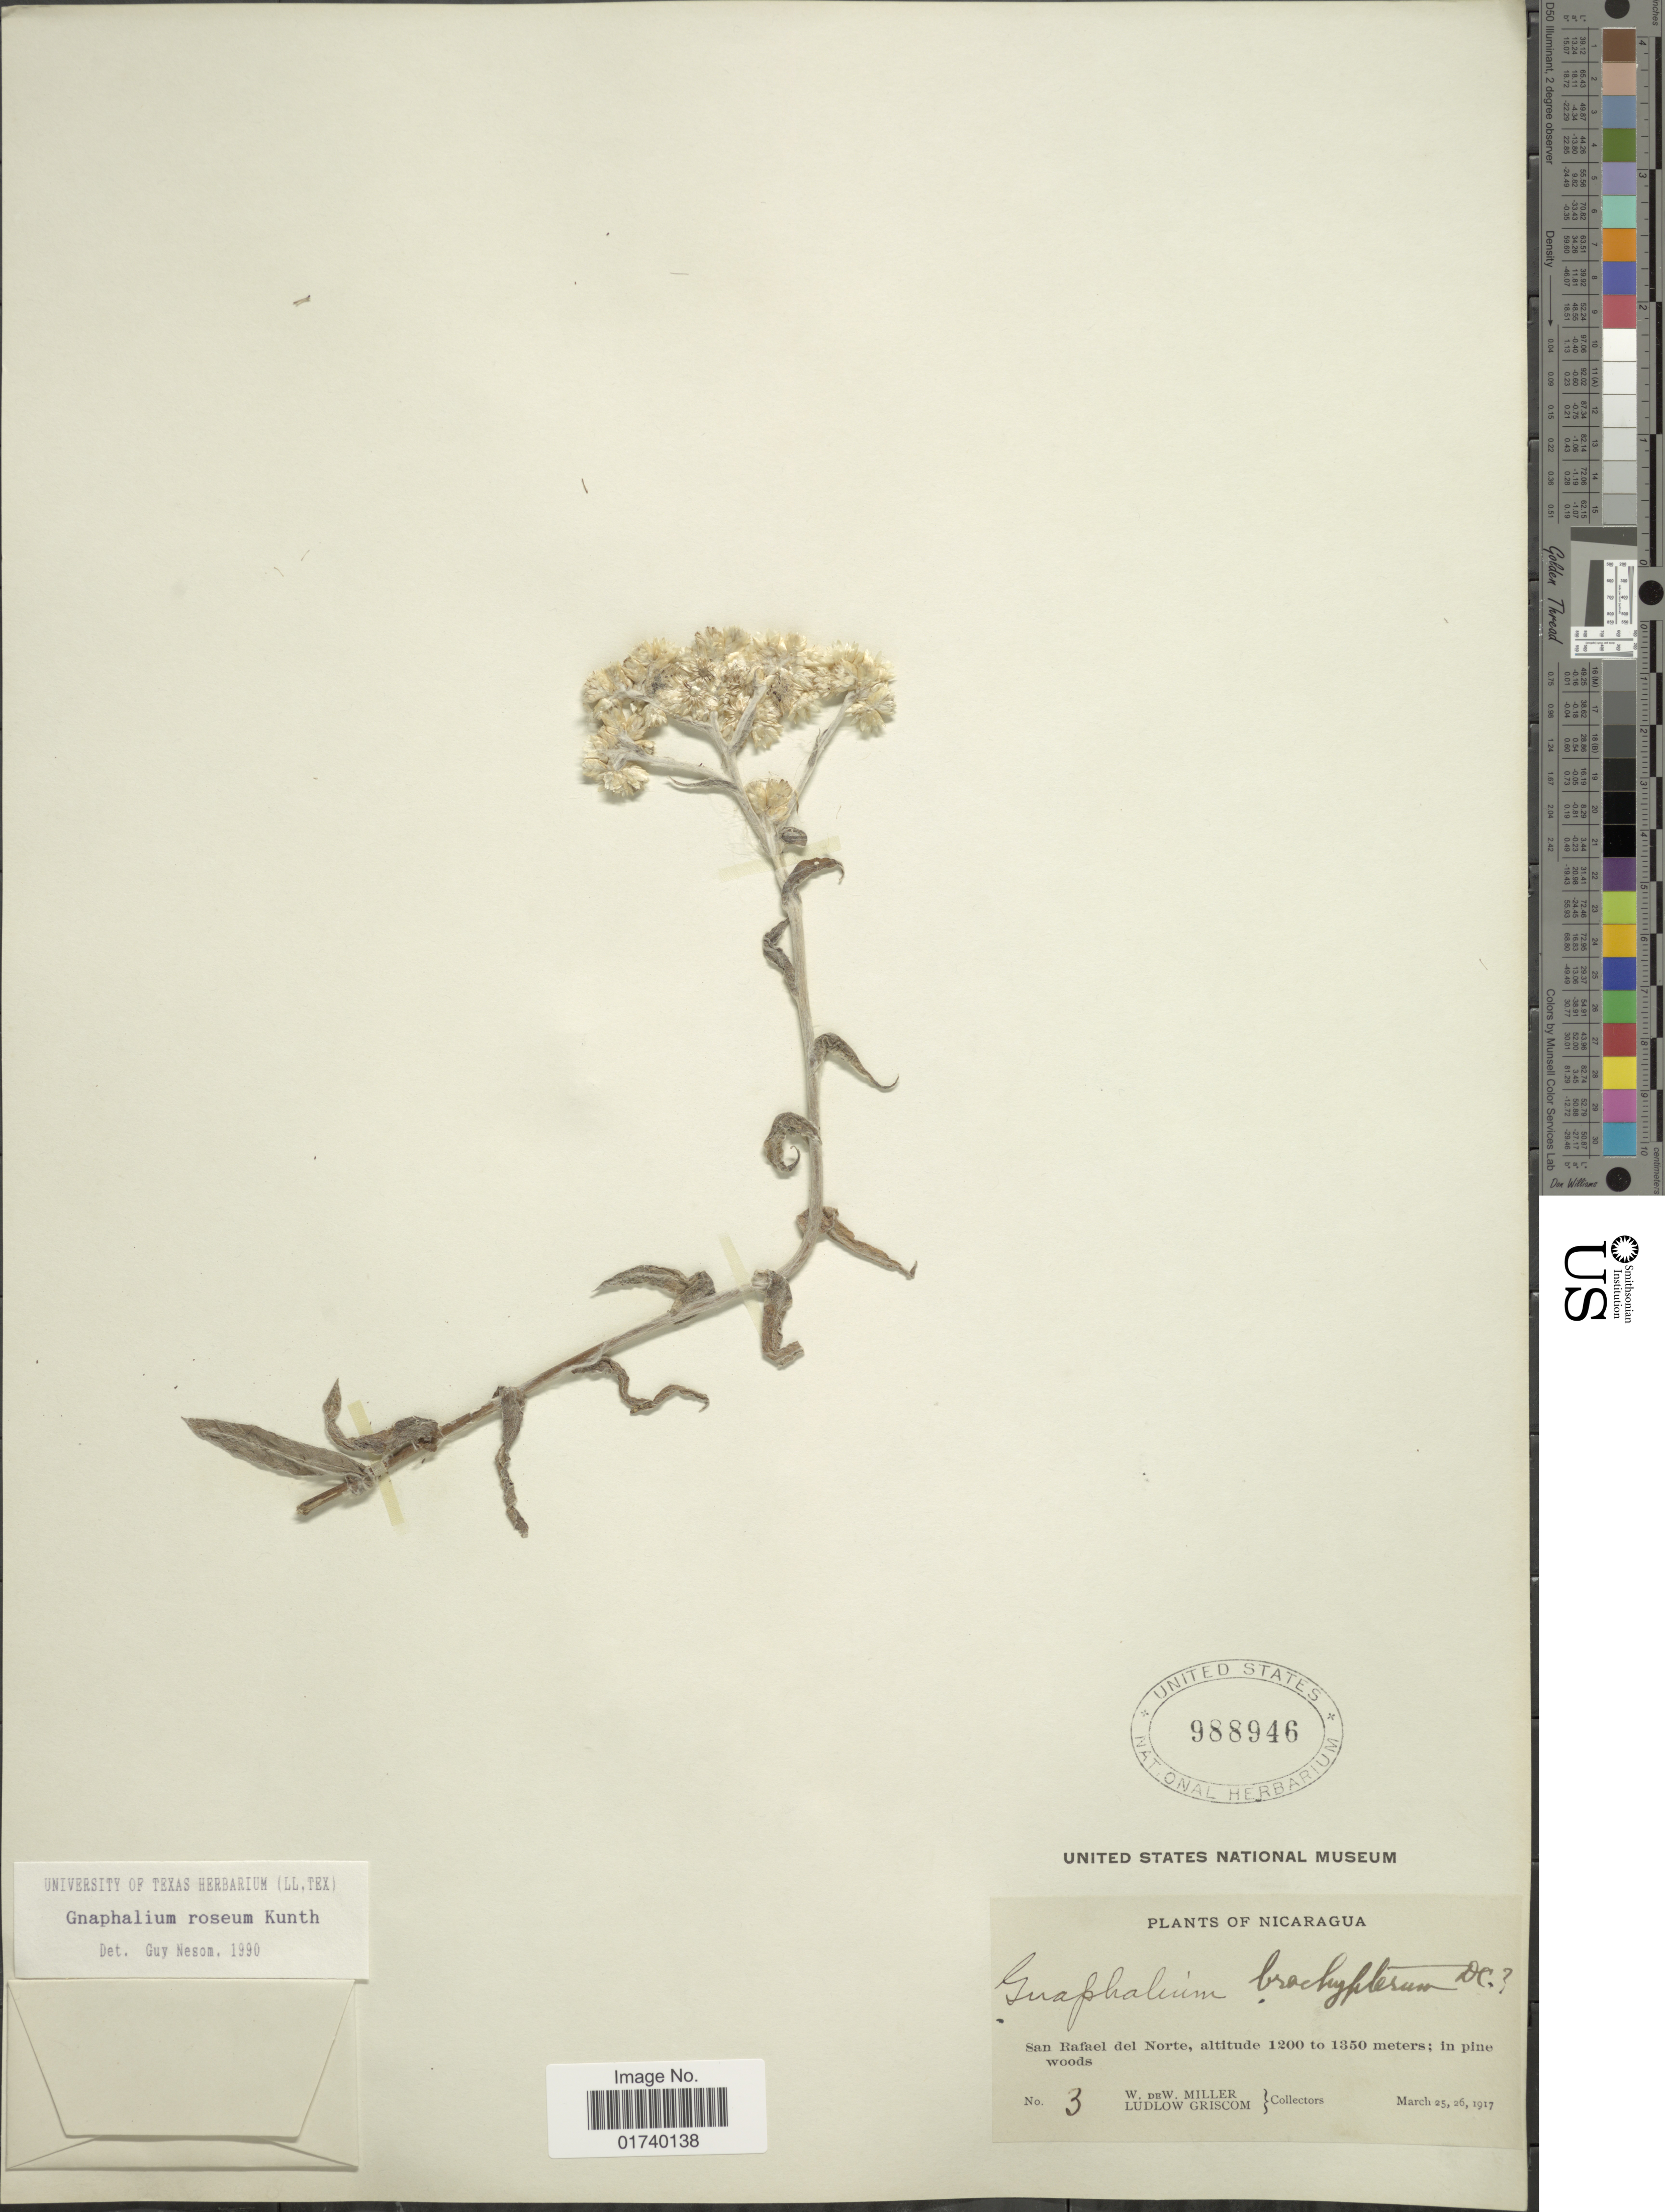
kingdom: Plantae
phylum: Tracheophyta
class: Magnoliopsida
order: Asterales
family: Asteraceae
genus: Pseudognaphalium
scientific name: Pseudognaphalium roseum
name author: (Kunth) Anderb.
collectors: W. W. Miller & L. Griscom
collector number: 3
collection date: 1917-03-25/1917-03-26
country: Nicaragua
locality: San Rafael del Norte.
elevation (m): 1200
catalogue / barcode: US 988946